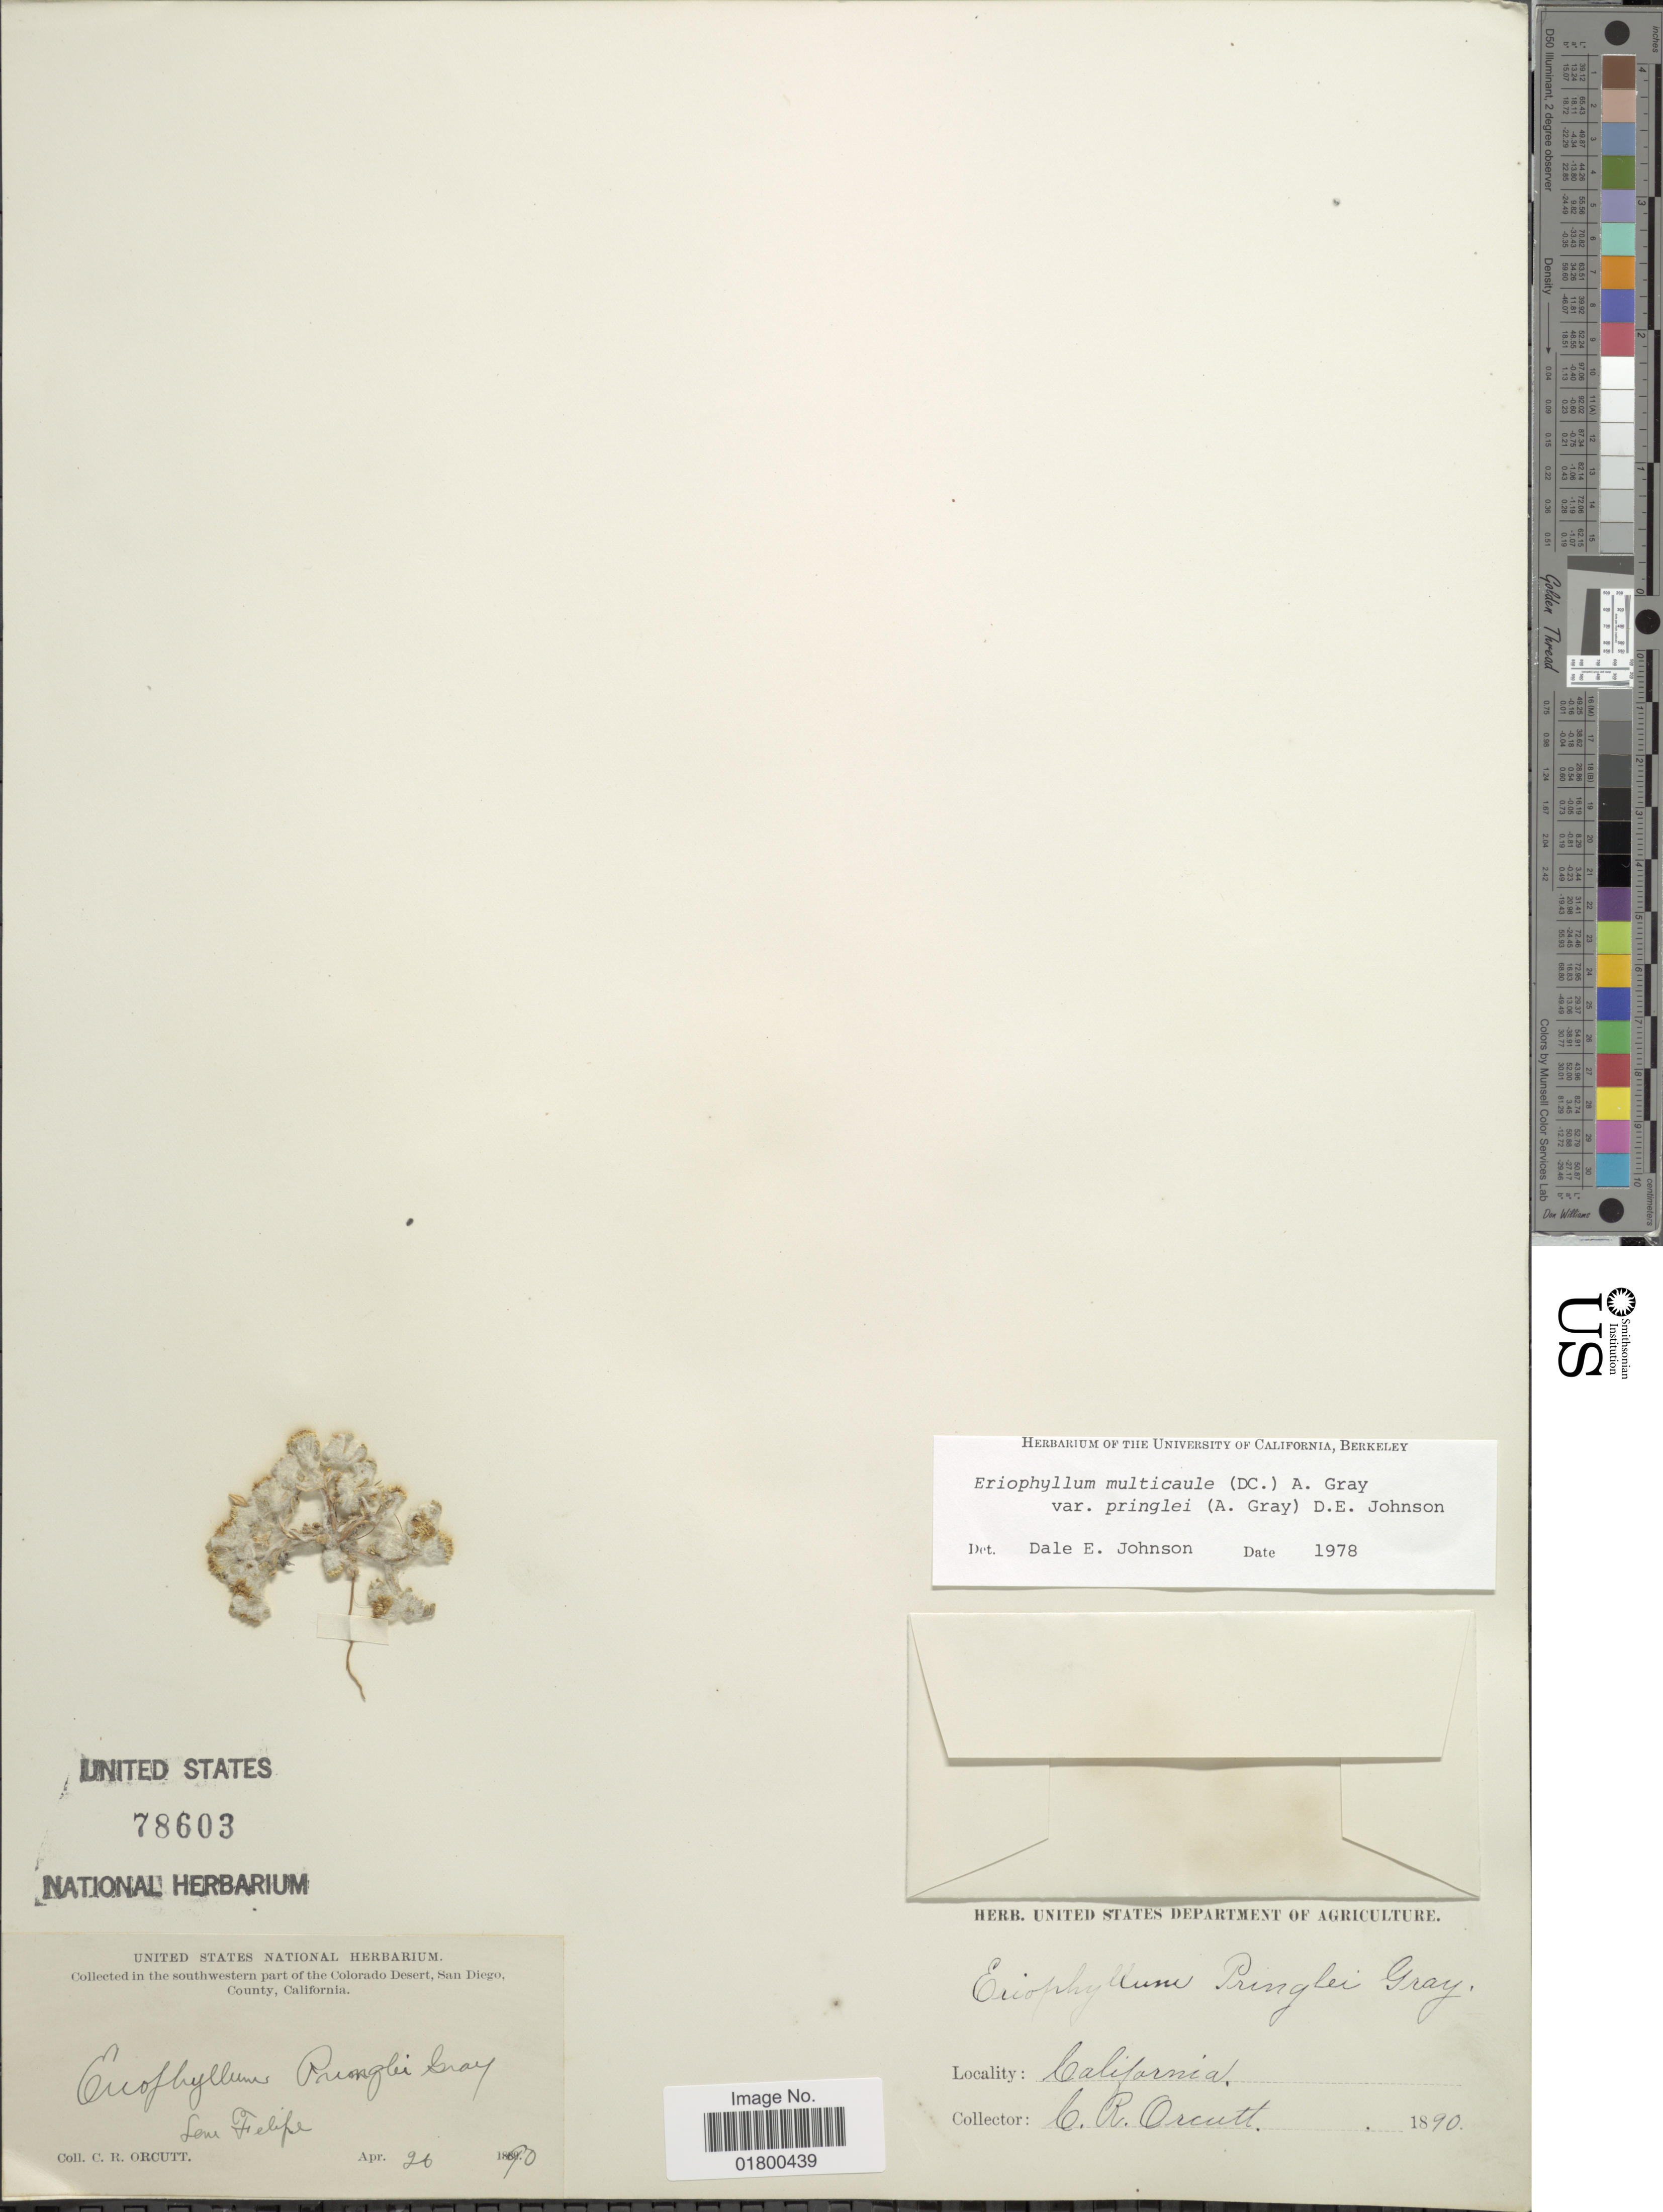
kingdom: Plantae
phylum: Tracheophyta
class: Magnoliopsida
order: Asterales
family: Asteraceae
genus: Eriophyllum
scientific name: Eriophyllum multicaule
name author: (DC.) A. Gray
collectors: C. R. Orcutt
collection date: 1890-04-26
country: United States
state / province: California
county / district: San Diego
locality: In the southwestern part of the Colorado Desert, San Diego County, California, San Felipe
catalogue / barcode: US 78603